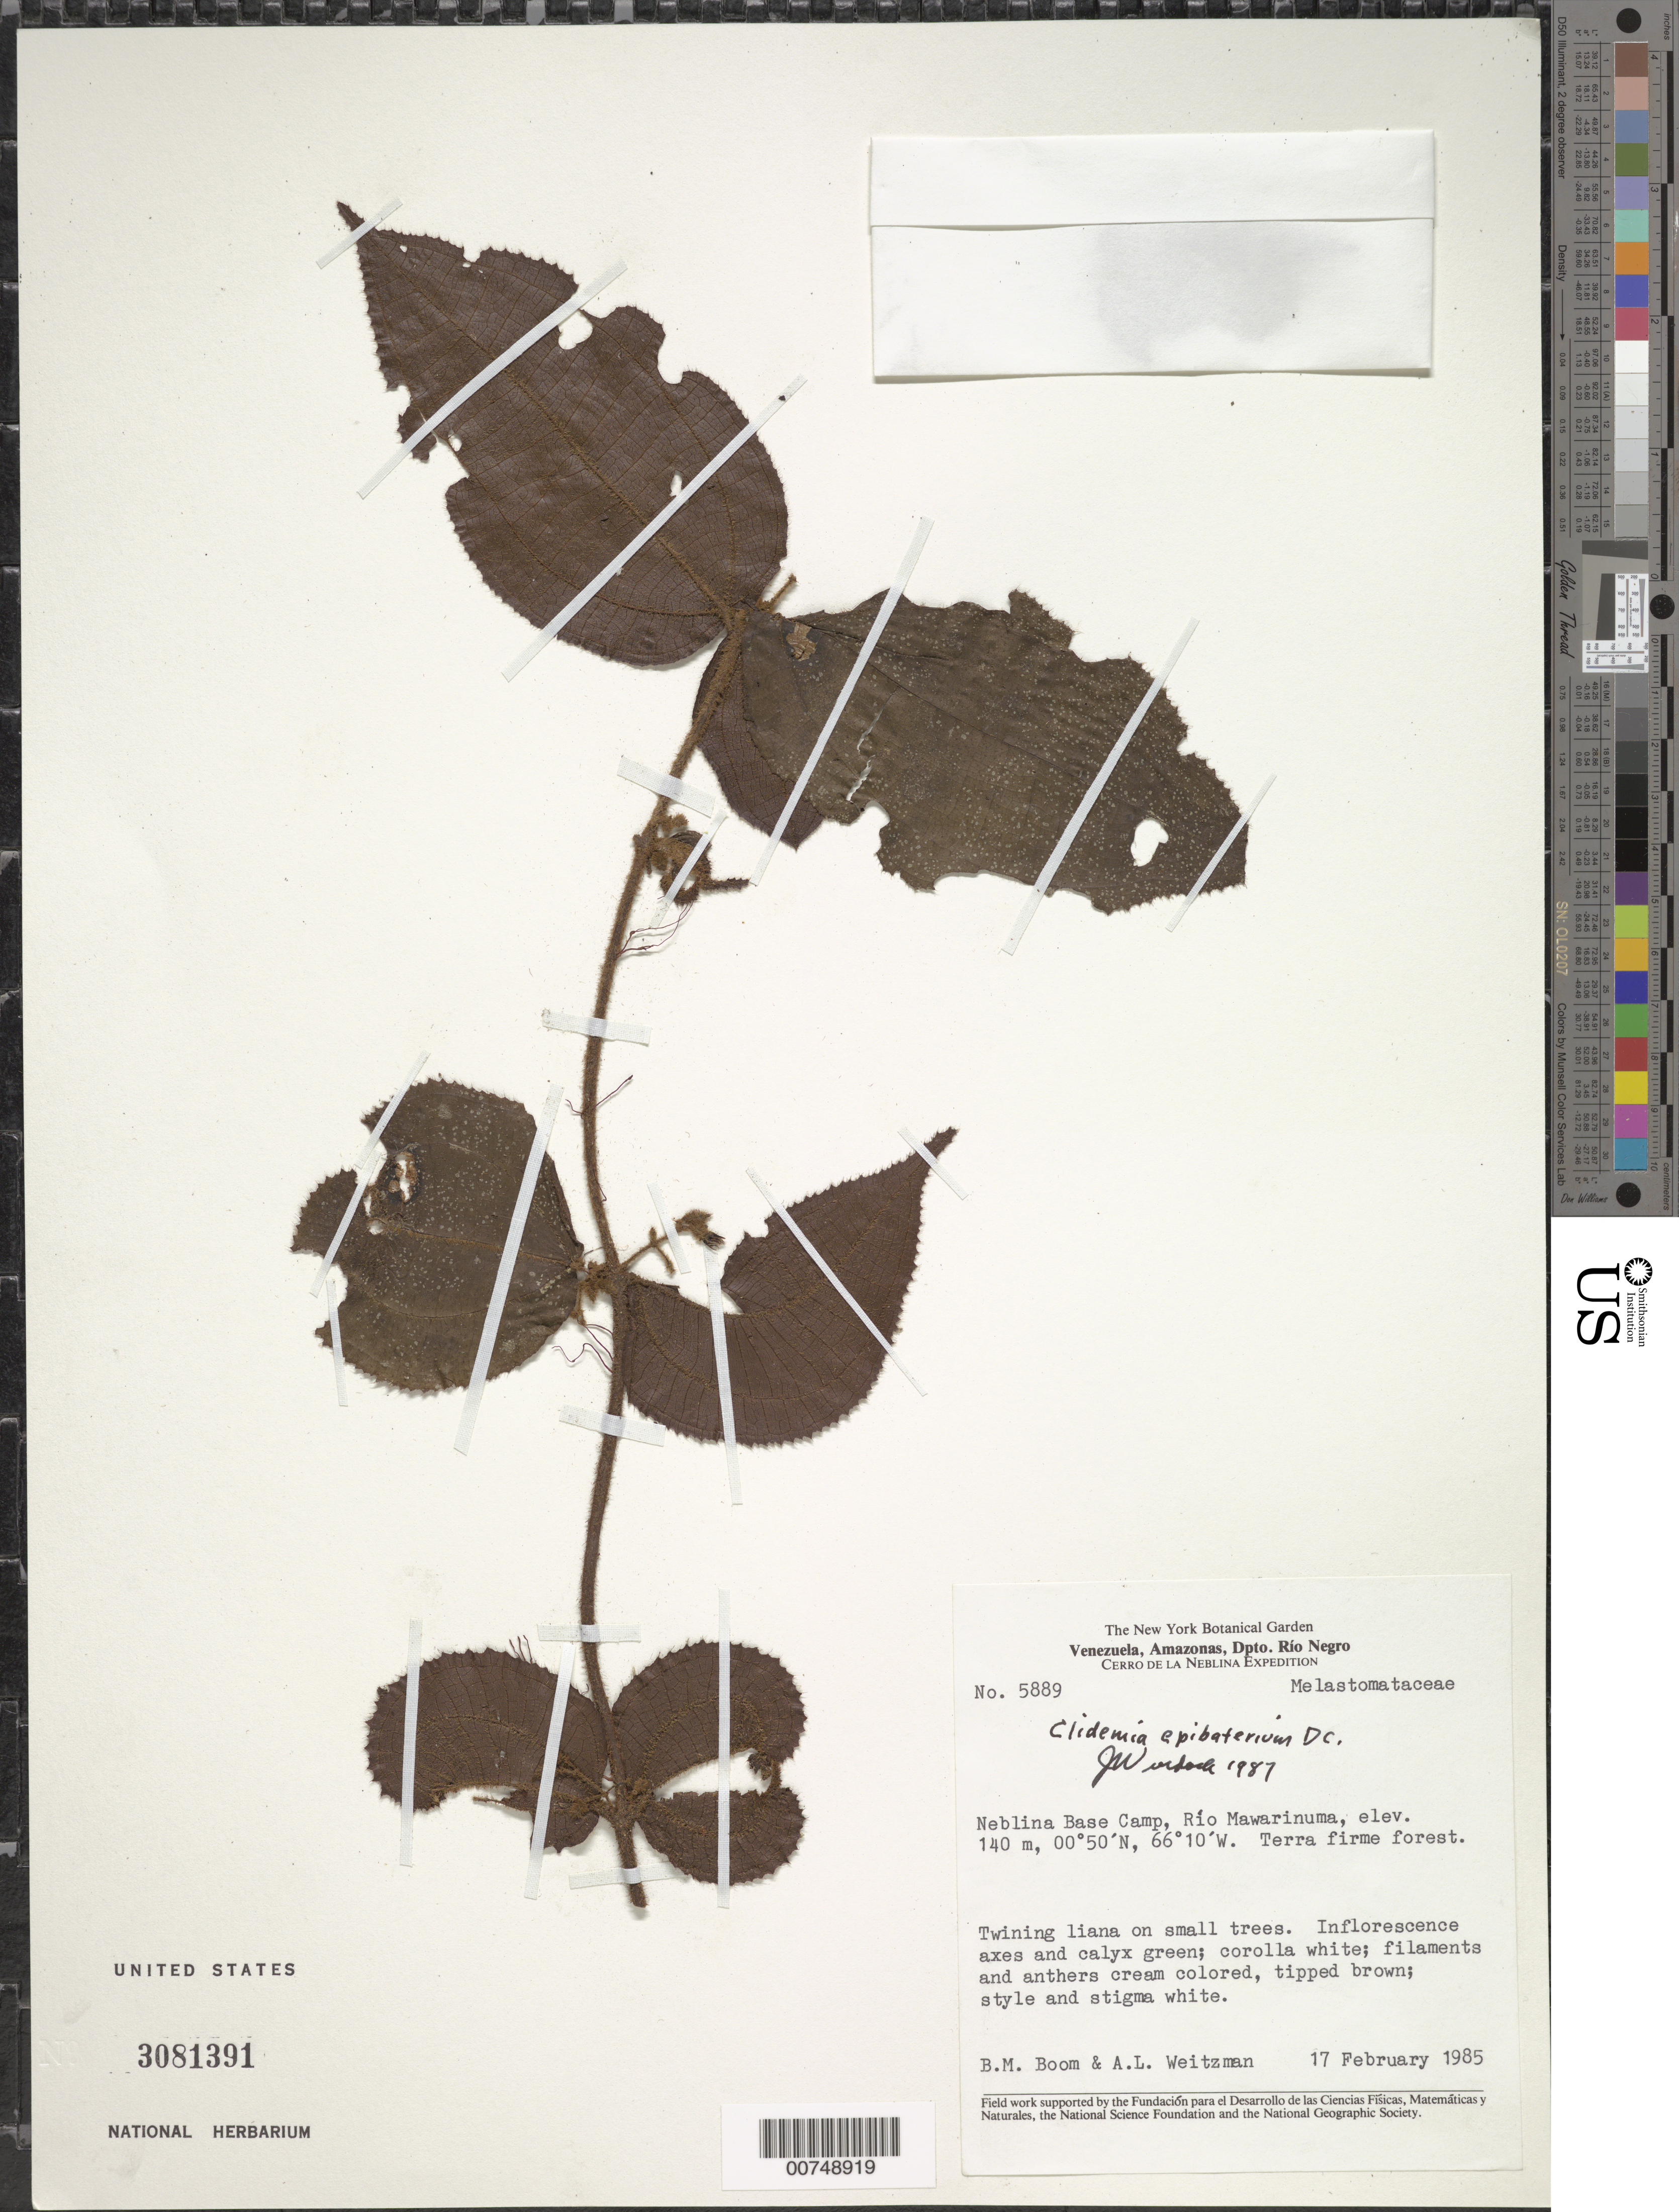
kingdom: Plantae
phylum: Tracheophyta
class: Magnoliopsida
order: Myrtales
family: Melastomataceae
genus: Clidemia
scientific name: Clidemia epibaterium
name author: DC.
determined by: Wurdack, John J., (US), US (UNITED STATES)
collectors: B. M. Boom & A. L. Weitzman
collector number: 5889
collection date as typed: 17-Feb-85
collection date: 1985-02-17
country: Venezuela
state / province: Amazonas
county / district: Río Negro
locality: Cerro de la Neblina Base Camp, Río Mawarinuma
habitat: Terra firme forest, on small trees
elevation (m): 140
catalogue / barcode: US 3081391